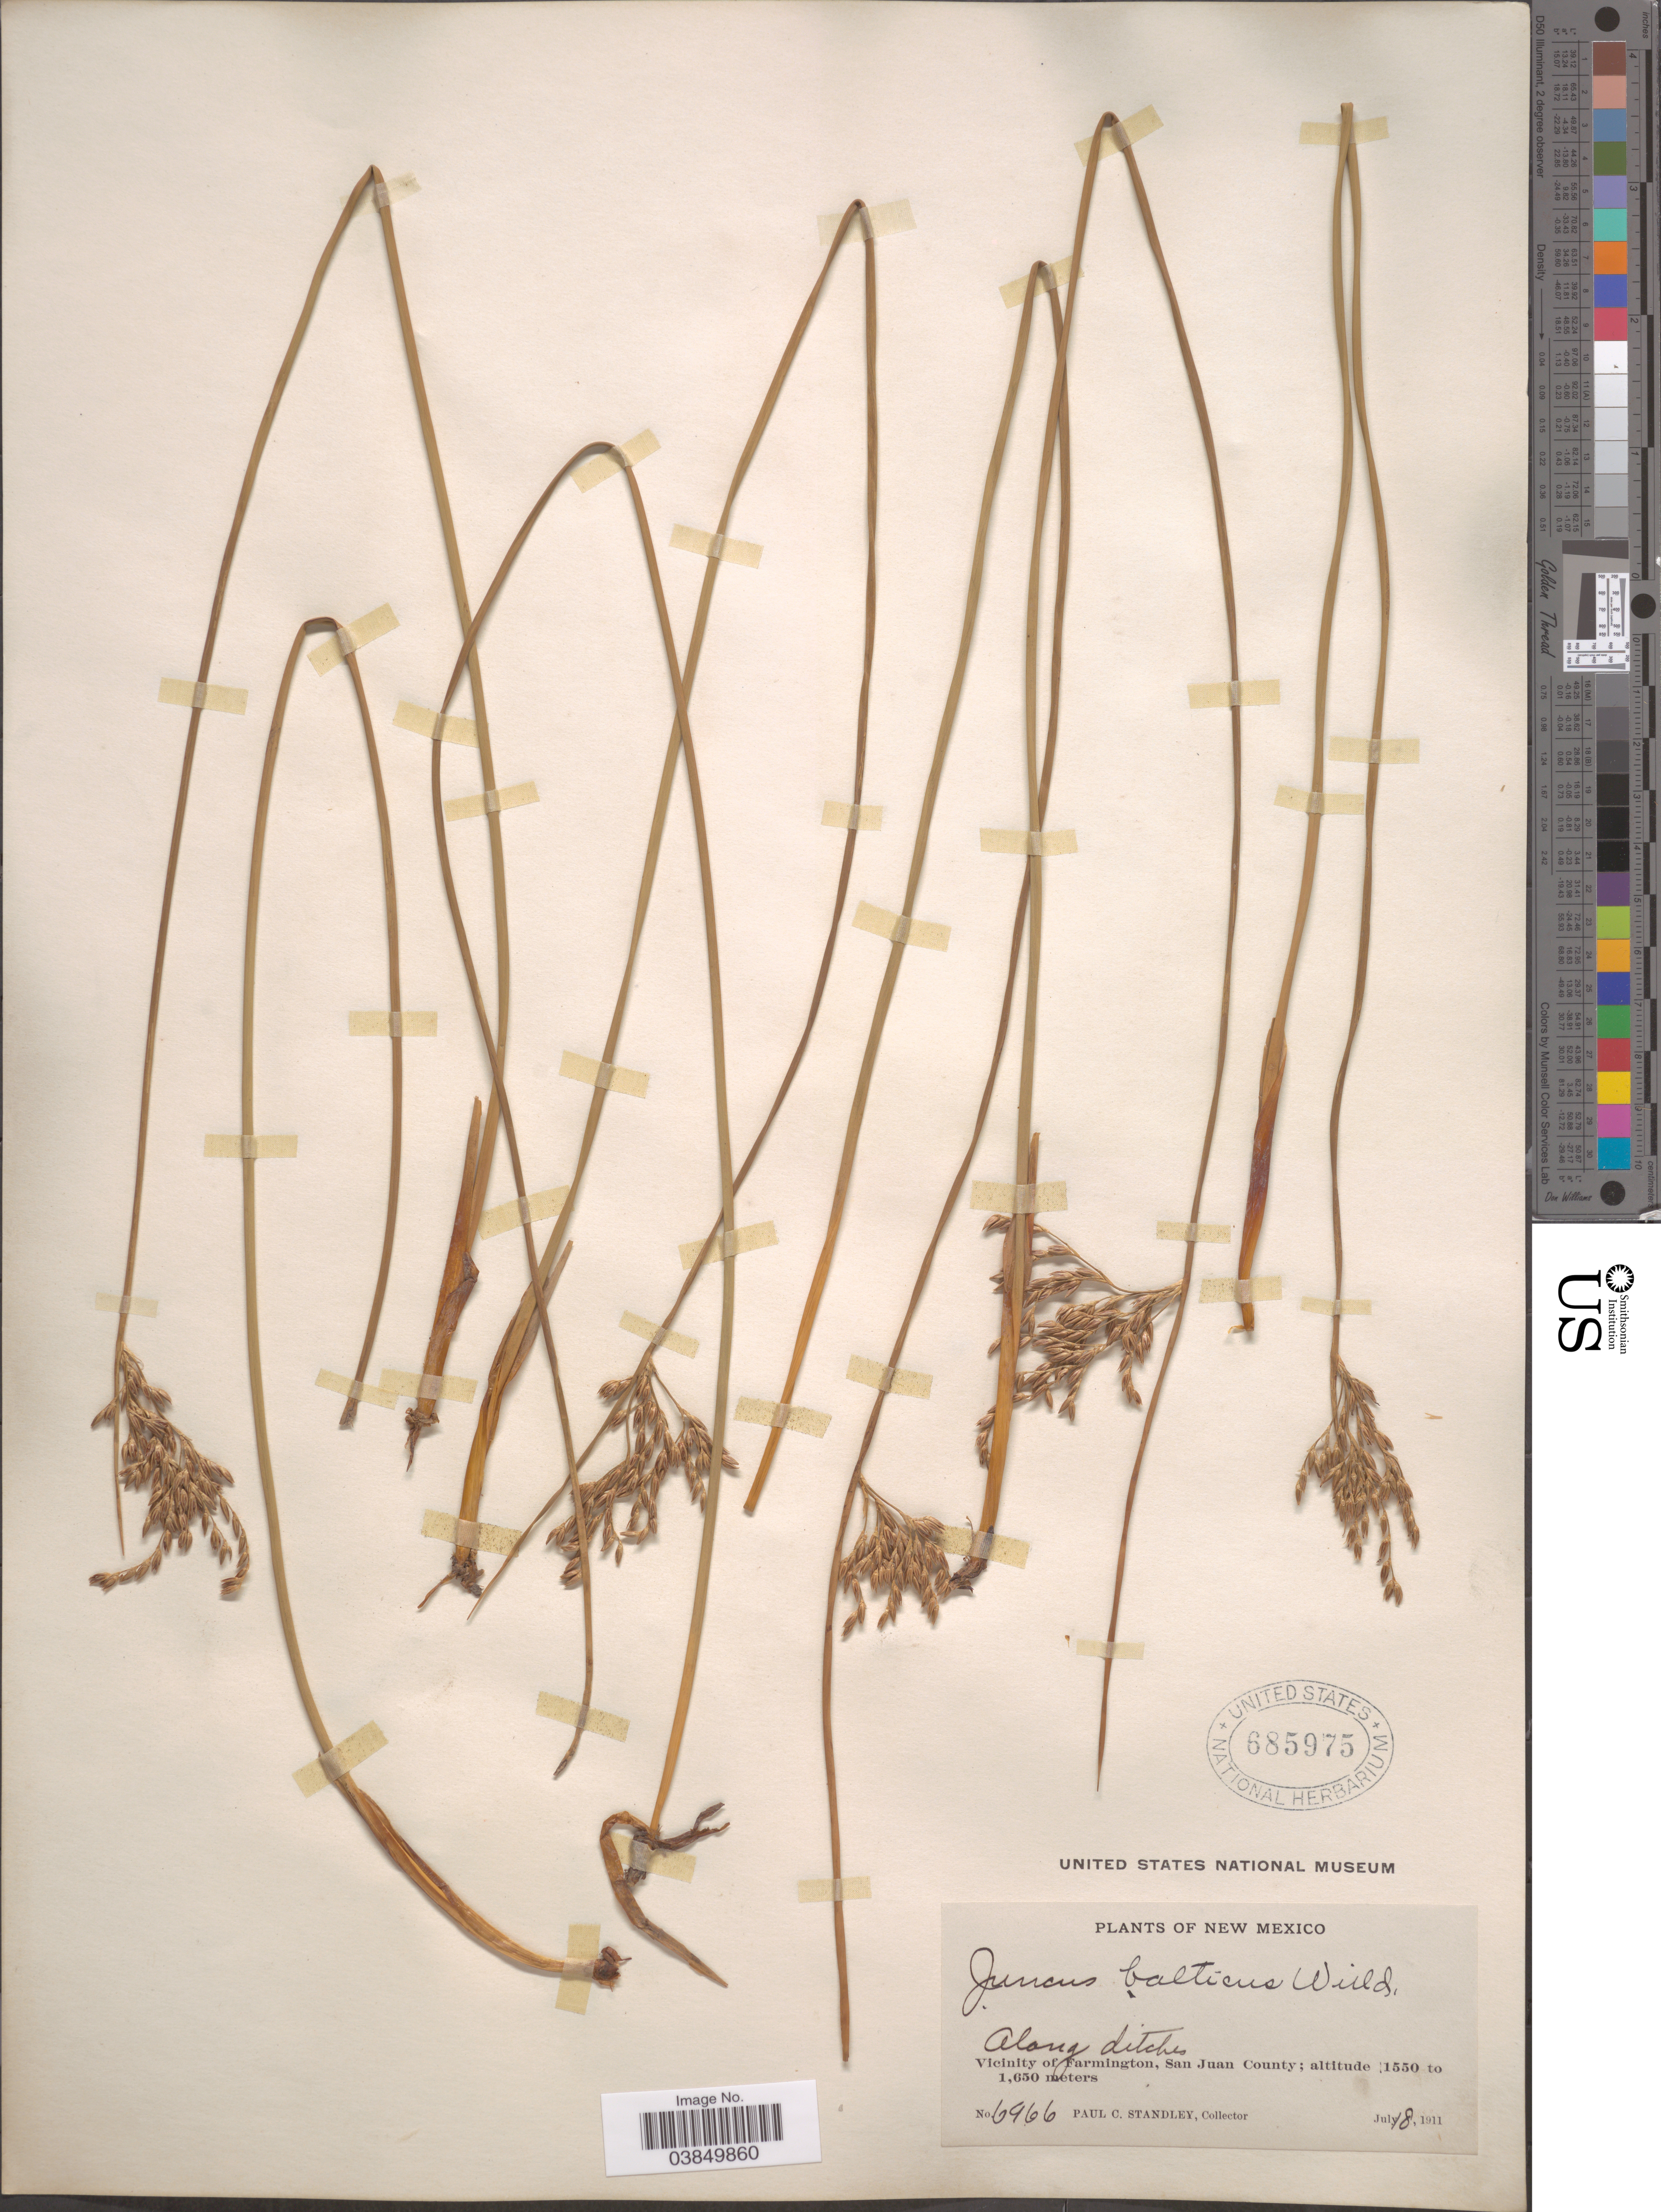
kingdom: Plantae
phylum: Tracheophyta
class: Liliopsida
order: Poales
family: Juncaceae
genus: Juncus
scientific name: Juncus balticus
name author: Willd.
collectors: P. C. Standley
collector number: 6966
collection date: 1911-07-18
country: United States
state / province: New Mexico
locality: Along ditches. Vicinity of Farmington, San Juan County.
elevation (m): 1550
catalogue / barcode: US 685975